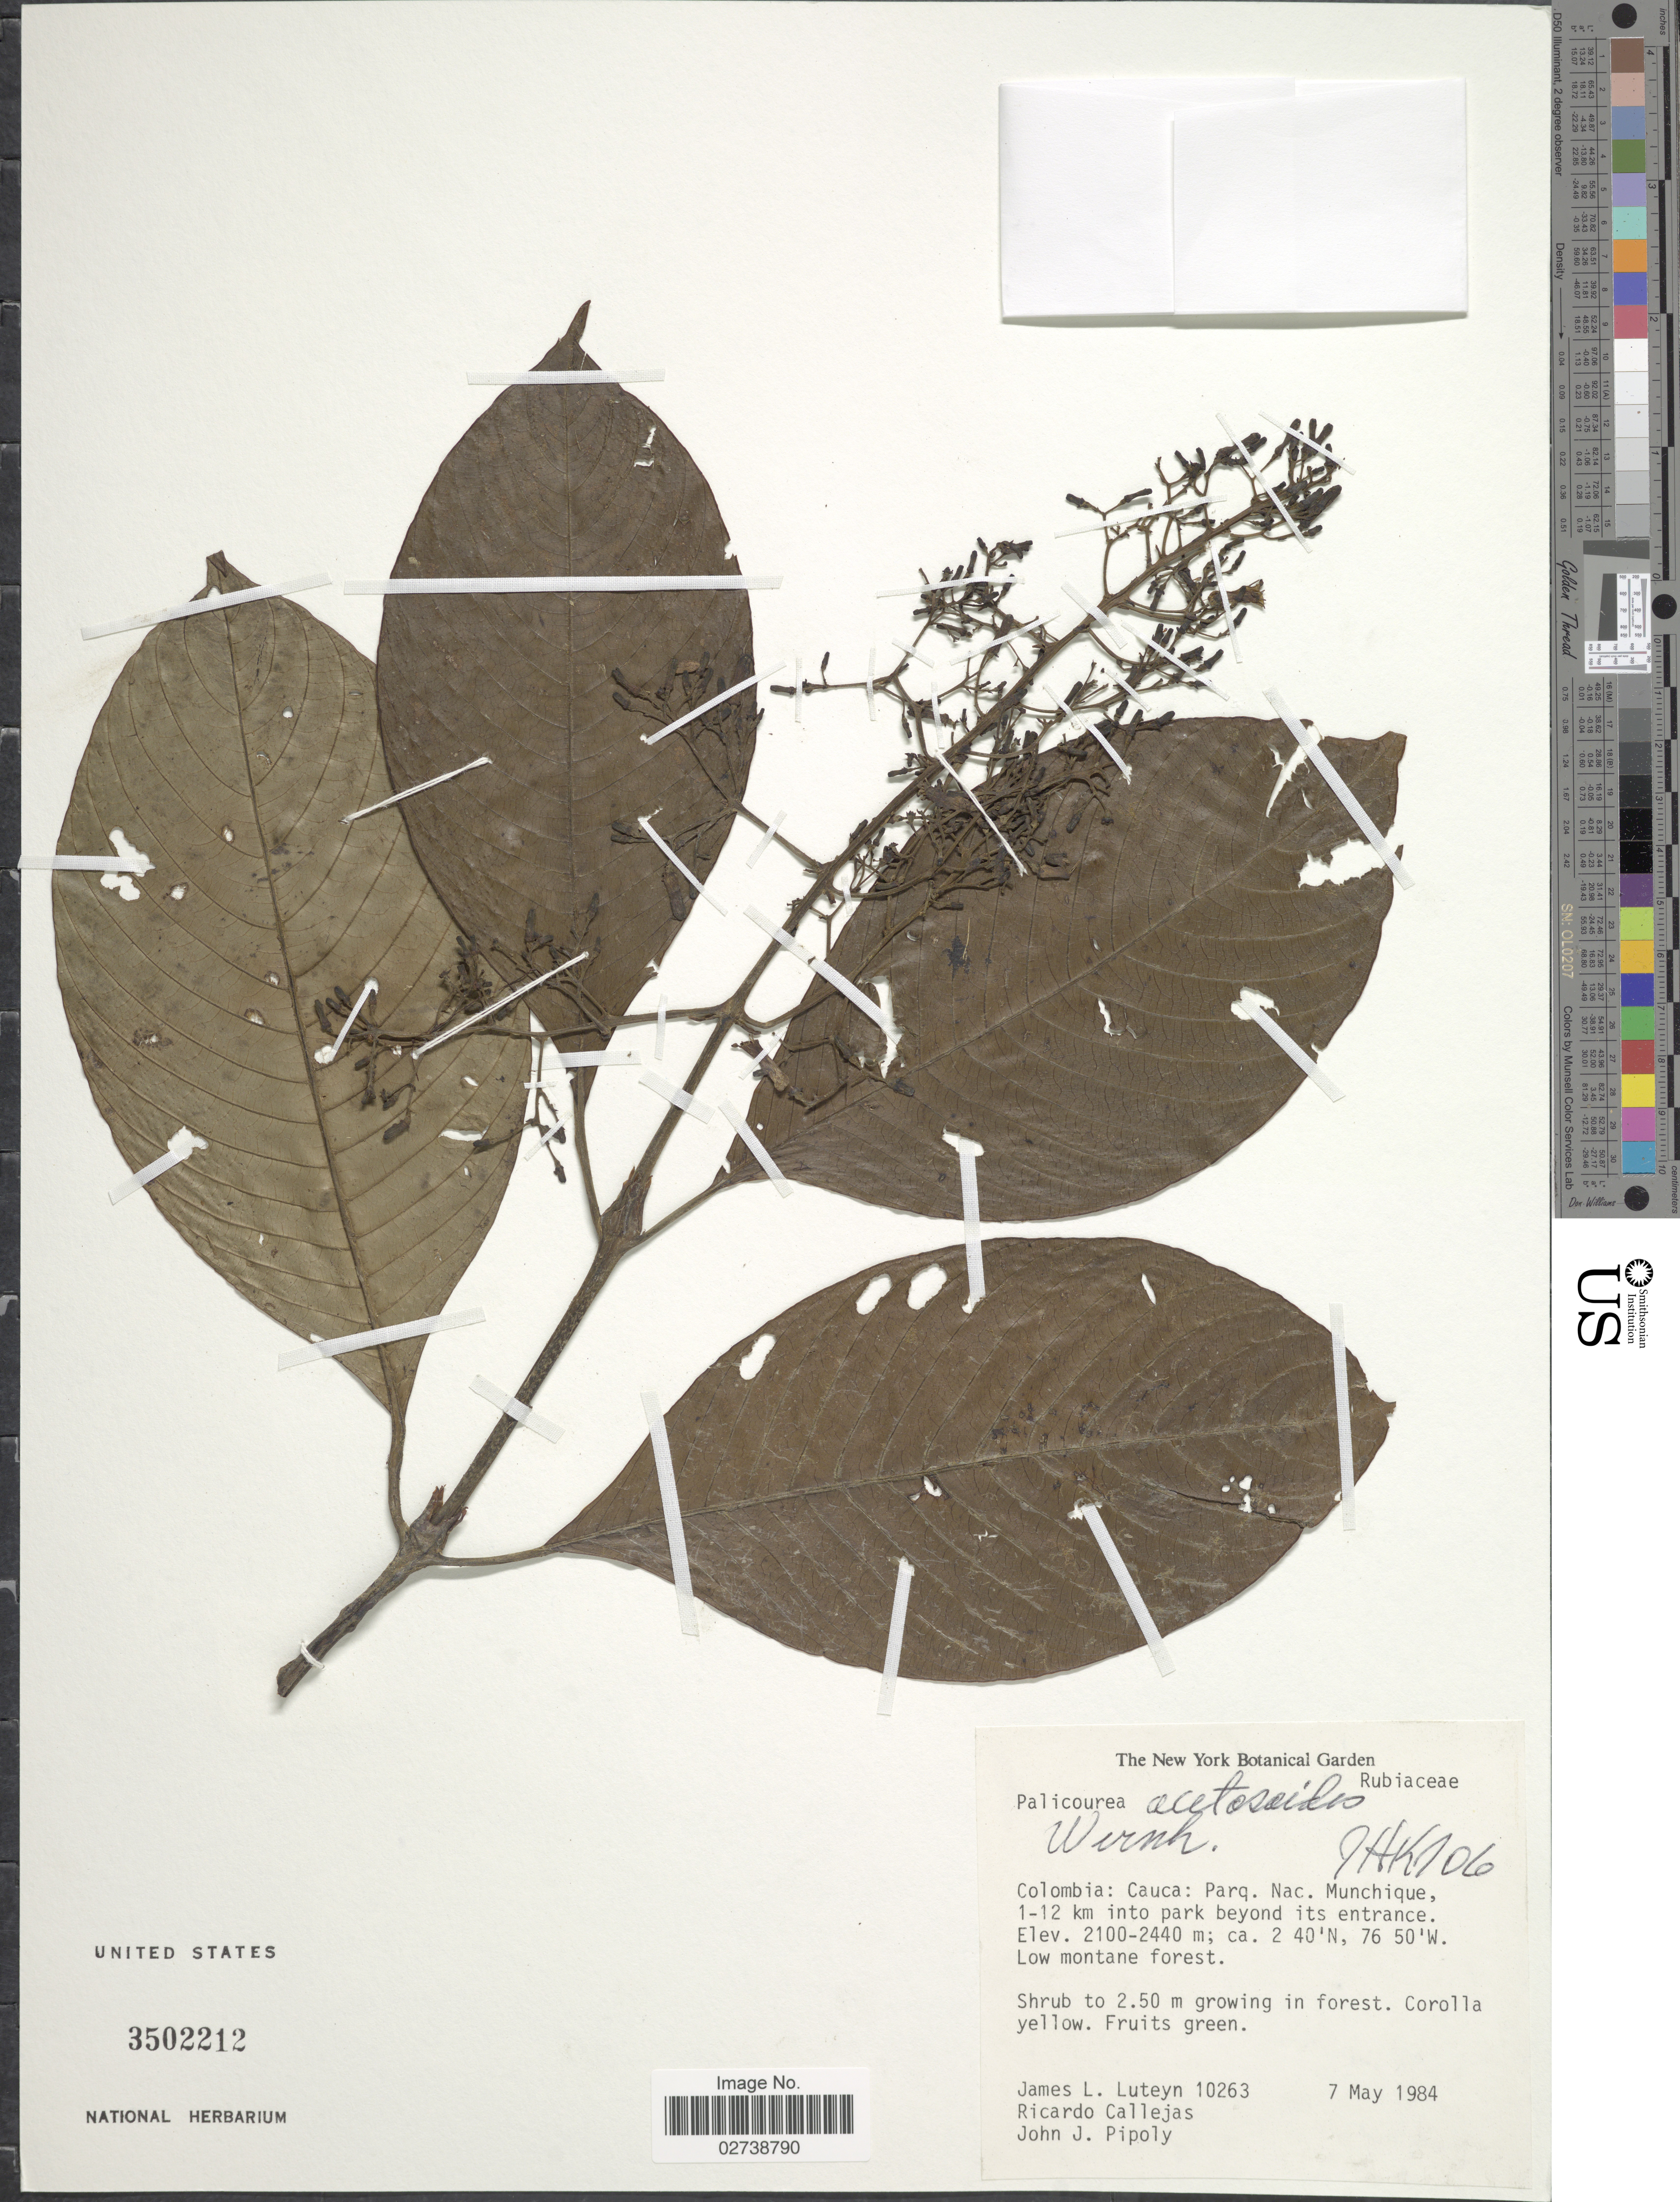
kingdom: Plantae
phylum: Tracheophyta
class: Magnoliopsida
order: Gentianales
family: Rubiaceae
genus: Palicourea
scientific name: Palicourea acetosoides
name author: Wernham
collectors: J. L. Luteyn, R. Callejas & J. J. Pipoly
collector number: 10263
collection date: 1984-05-07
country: Colombia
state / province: Cauca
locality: Parq. Nac. Munchique, 1-12 km into park beyond its entrance. Low montane forest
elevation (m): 2100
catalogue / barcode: US 3502212